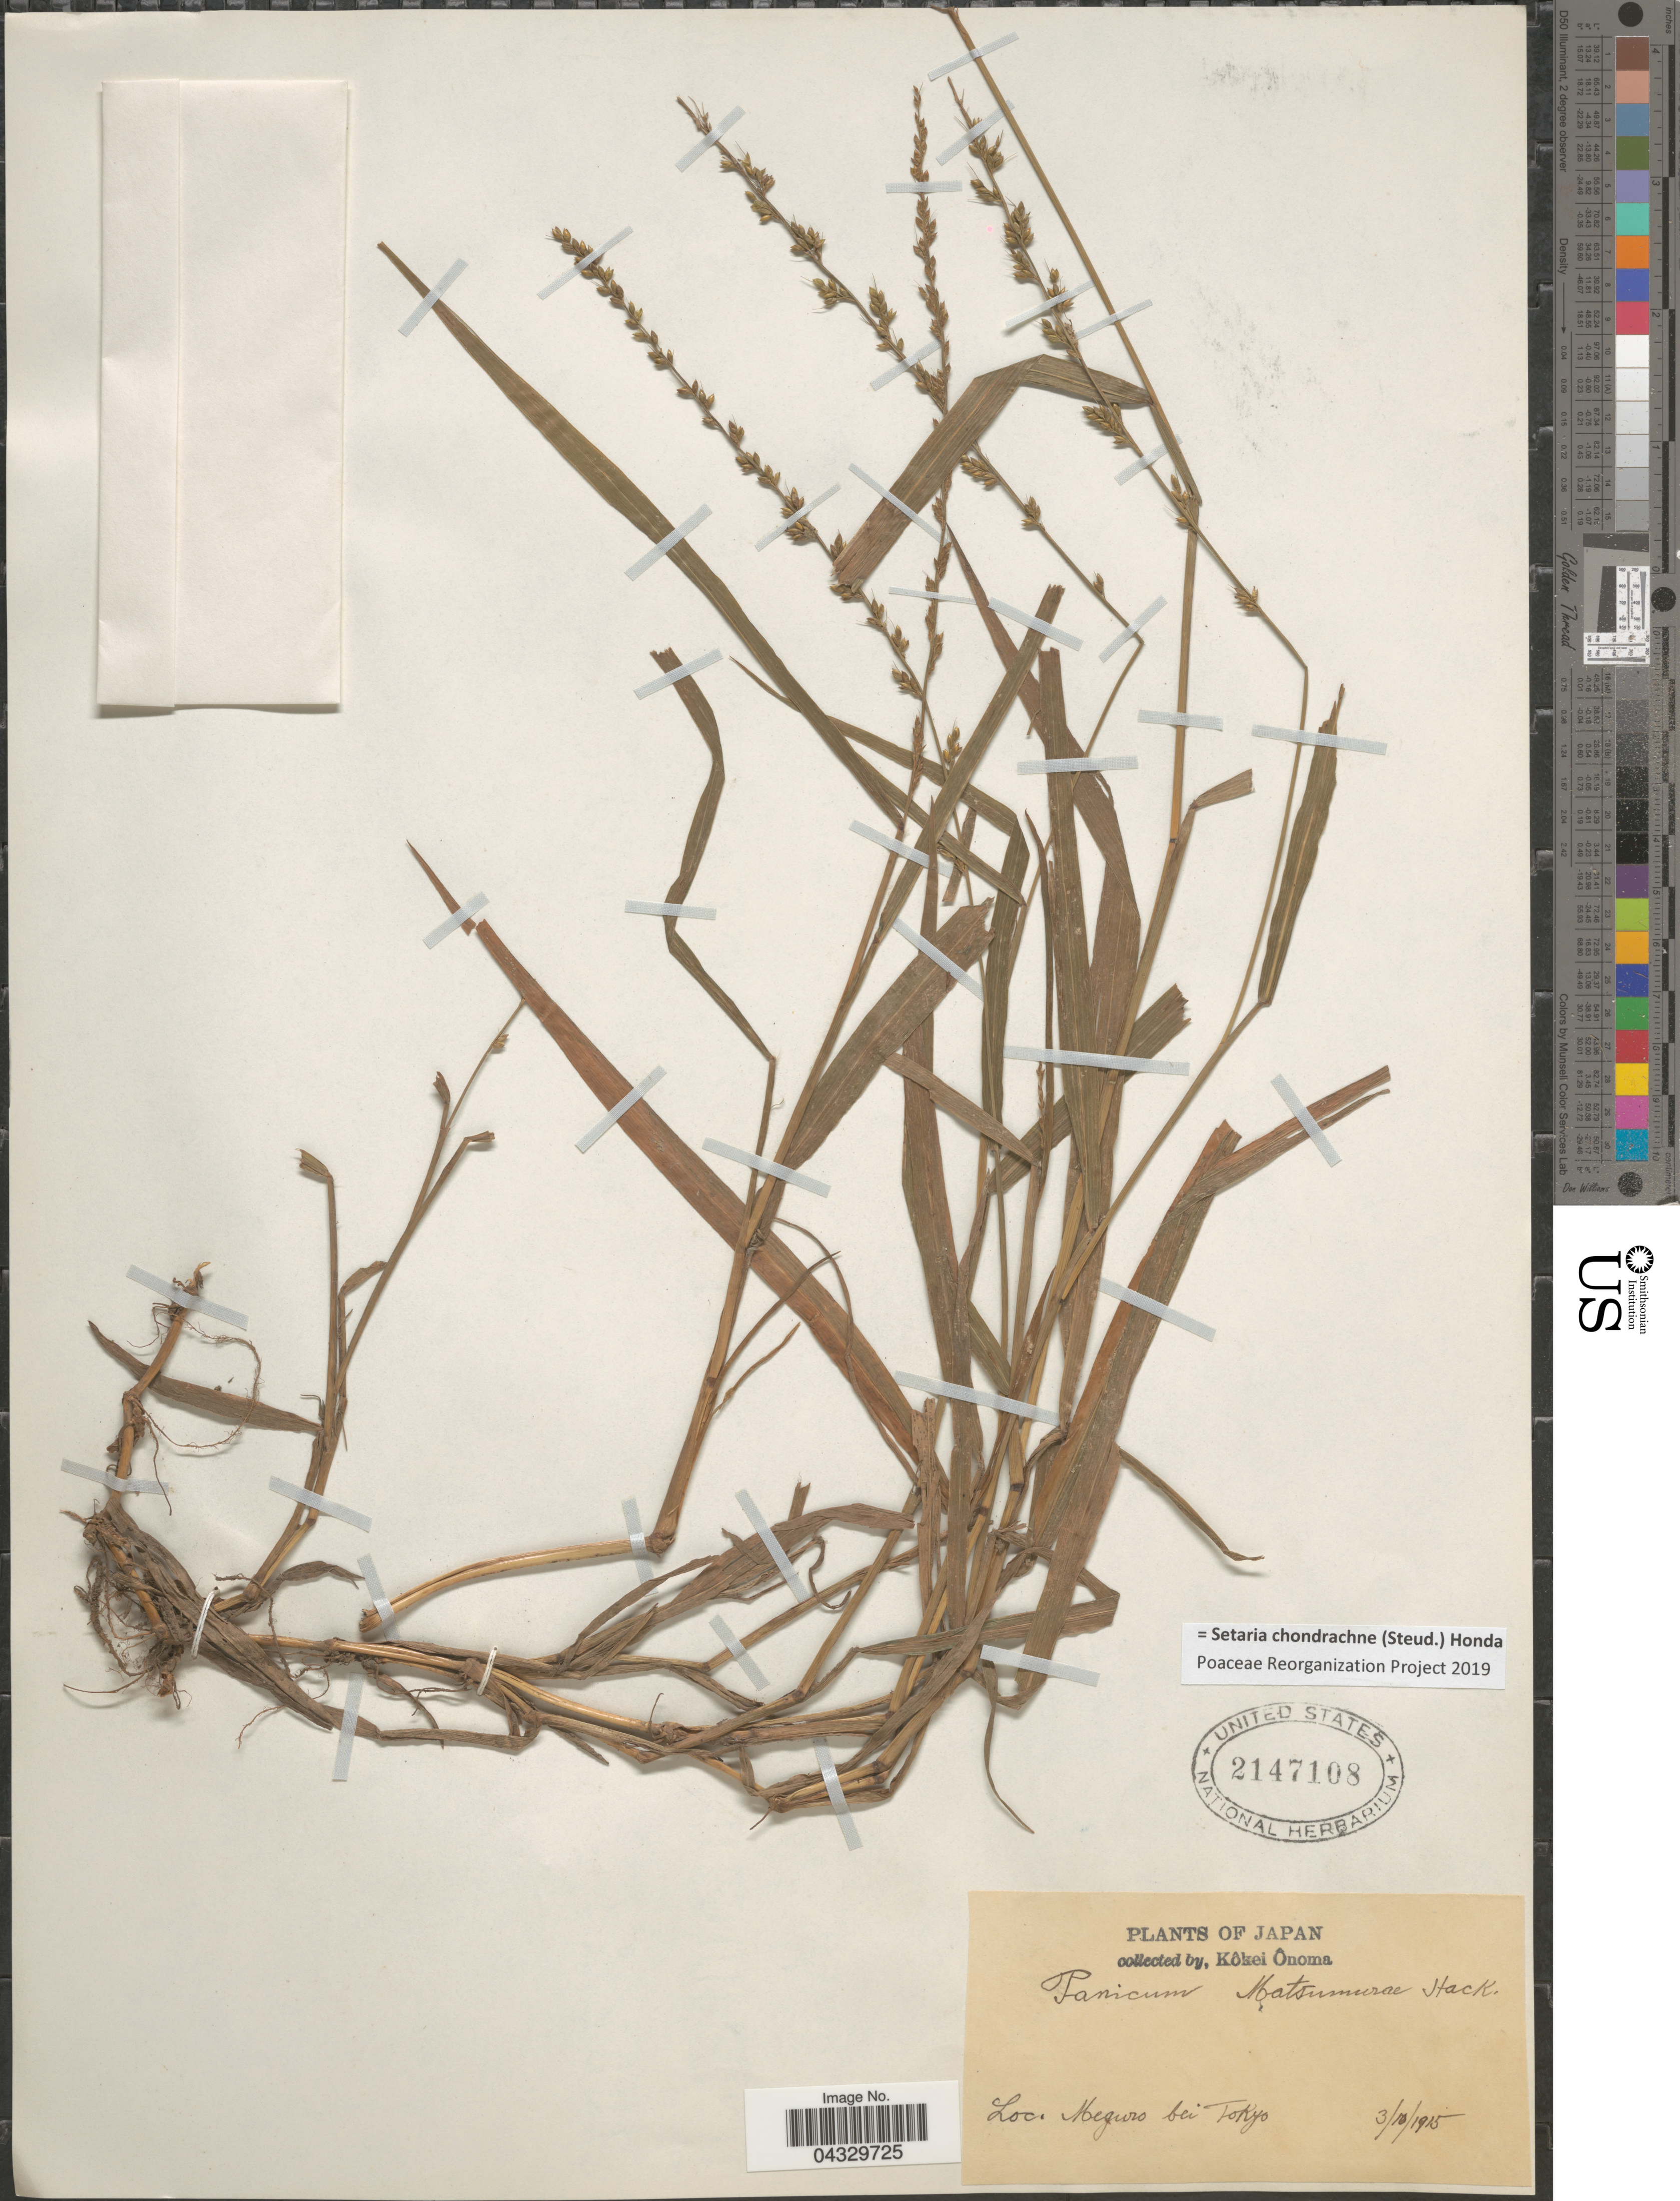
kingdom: Plantae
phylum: Tracheophyta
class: Liliopsida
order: Poales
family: Poaceae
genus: Setaria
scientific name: Setaria chondrachne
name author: (Steud.) Honda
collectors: K. Onoma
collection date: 1915-10-03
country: Japan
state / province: Tokyo, Federal City of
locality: Meguro bei Tokyo.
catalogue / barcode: US 2147108